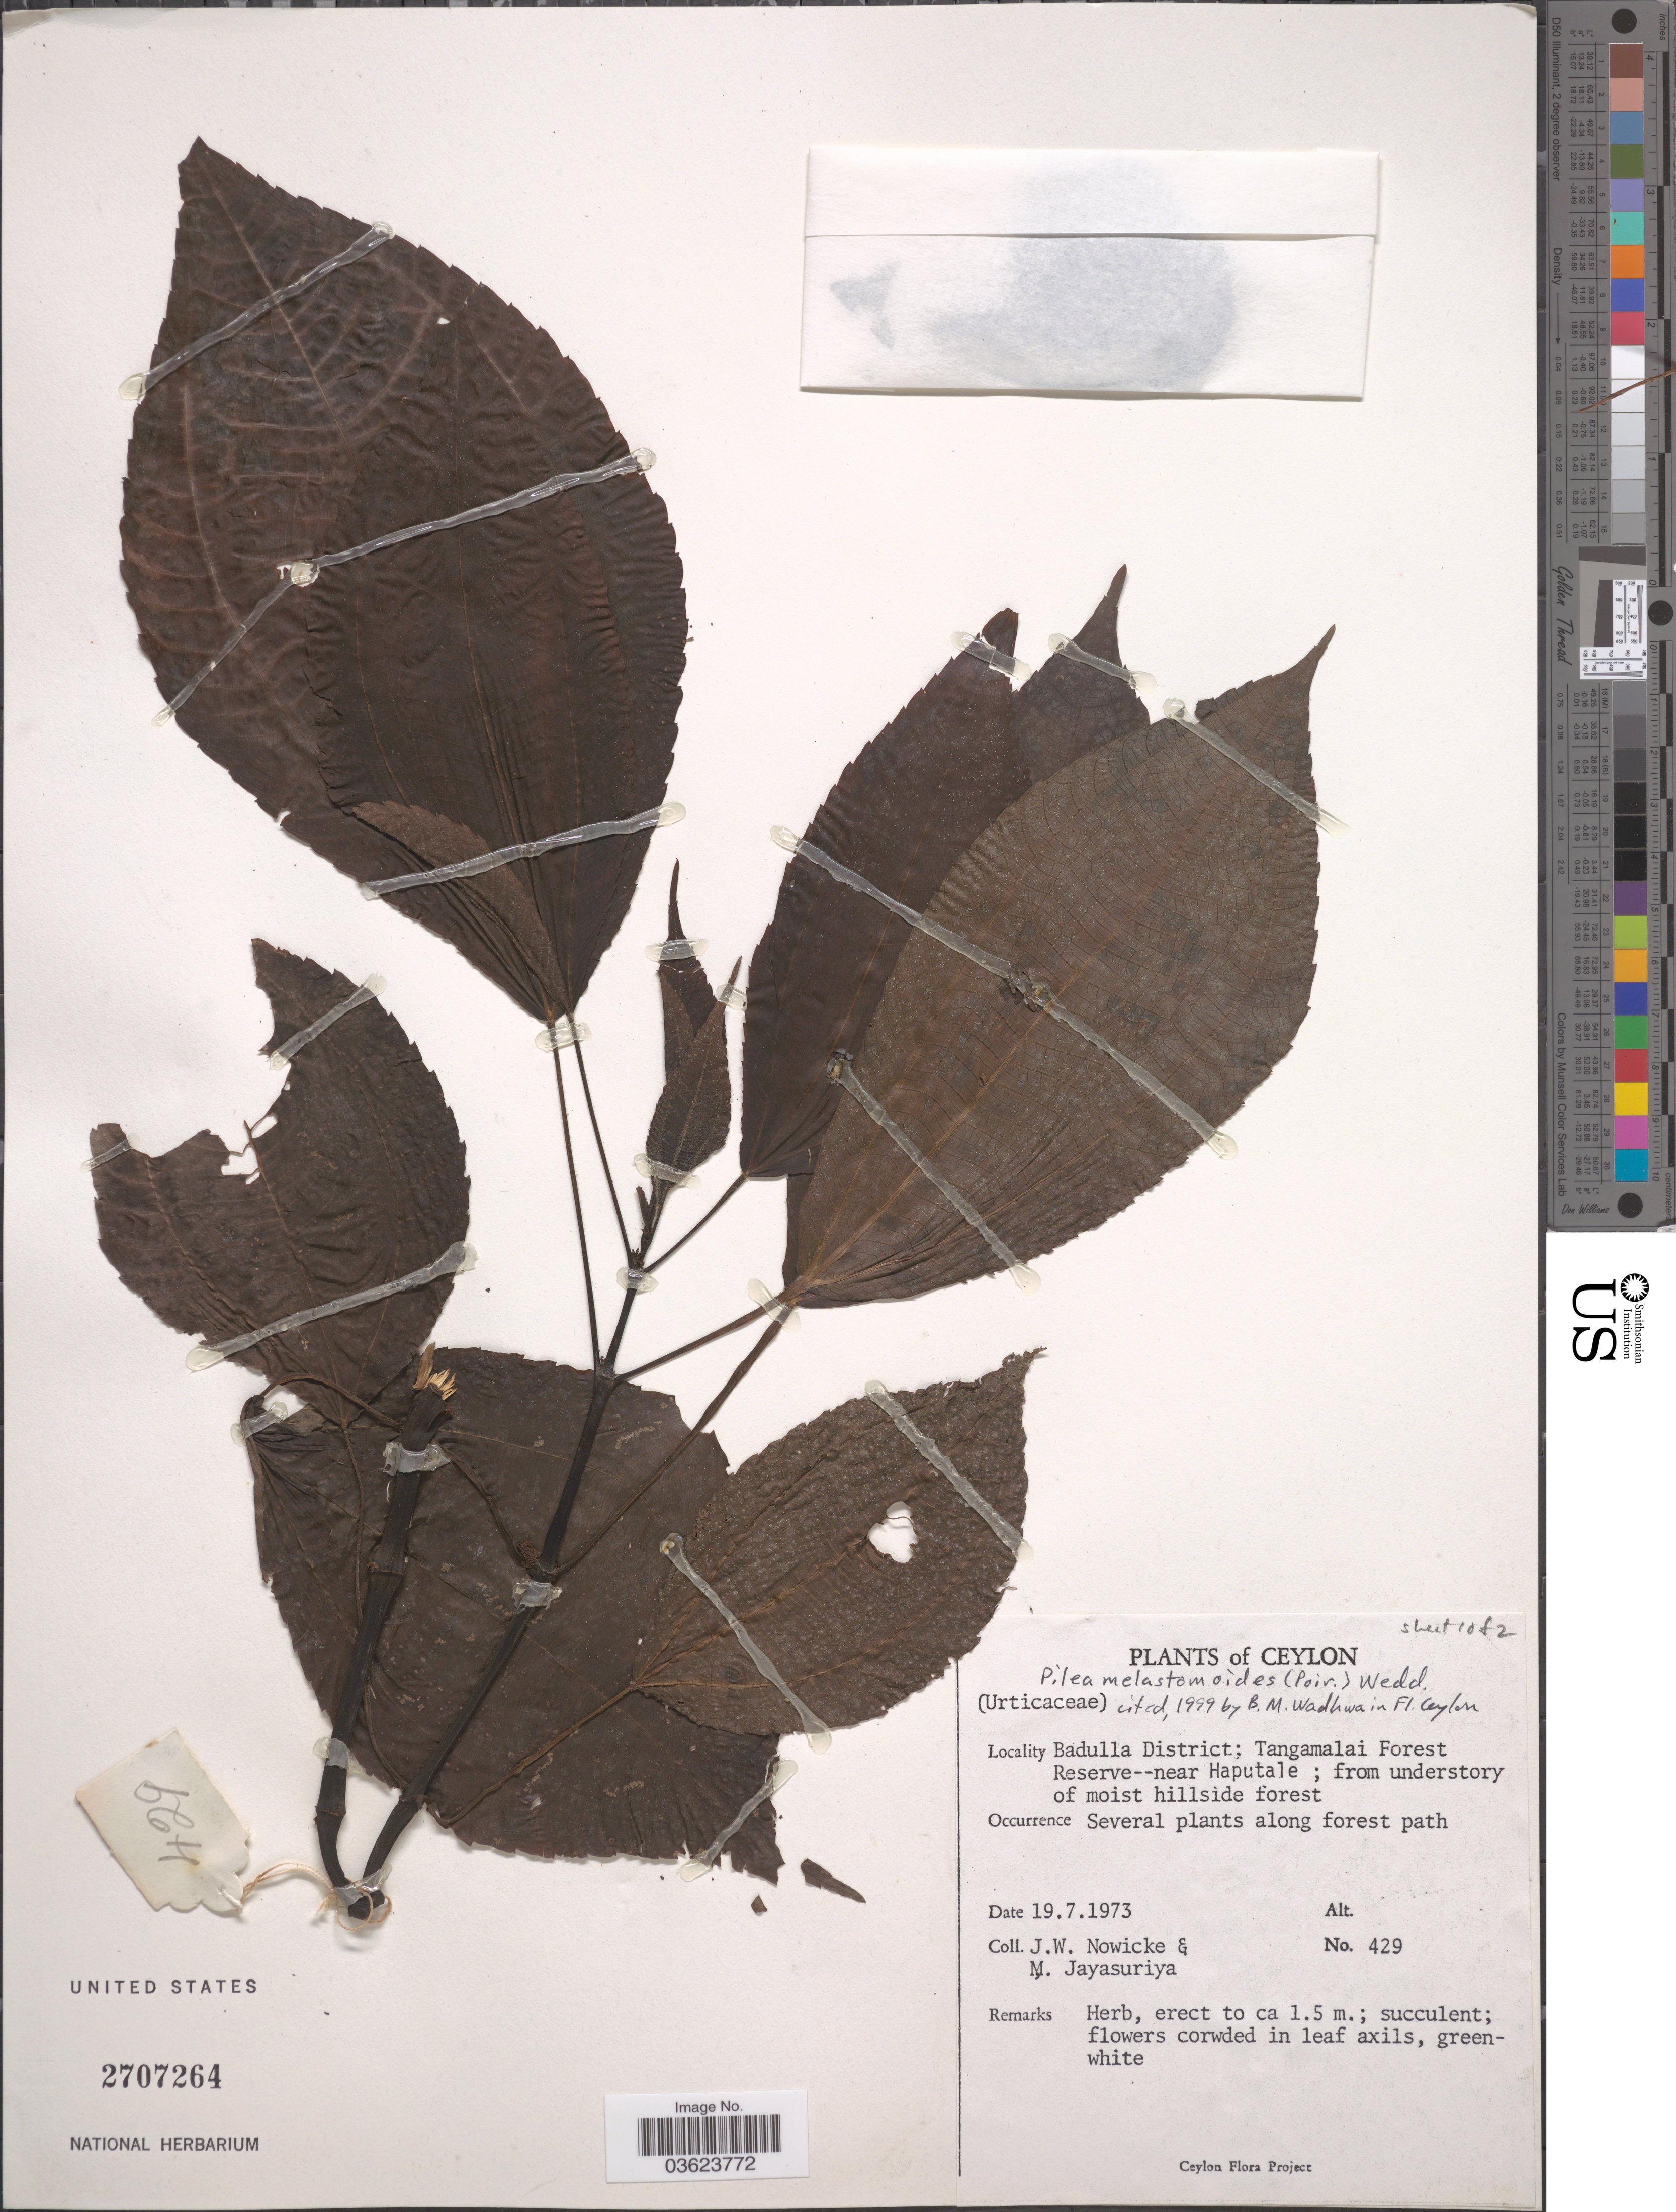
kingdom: Plantae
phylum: Tracheophyta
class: Magnoliopsida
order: Rosales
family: Urticaceae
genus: Pilea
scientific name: Pilea melastomoides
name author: (Spreng.) Urb.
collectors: J. W. Nowicke & M. Jayasuriya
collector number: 429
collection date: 1973-07-19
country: Sri Lanka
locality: Ceylon. Badulla District; Tangamalai Forest Reserve--near Haputale; from understory of moist hillside forest.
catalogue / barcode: US 2707264